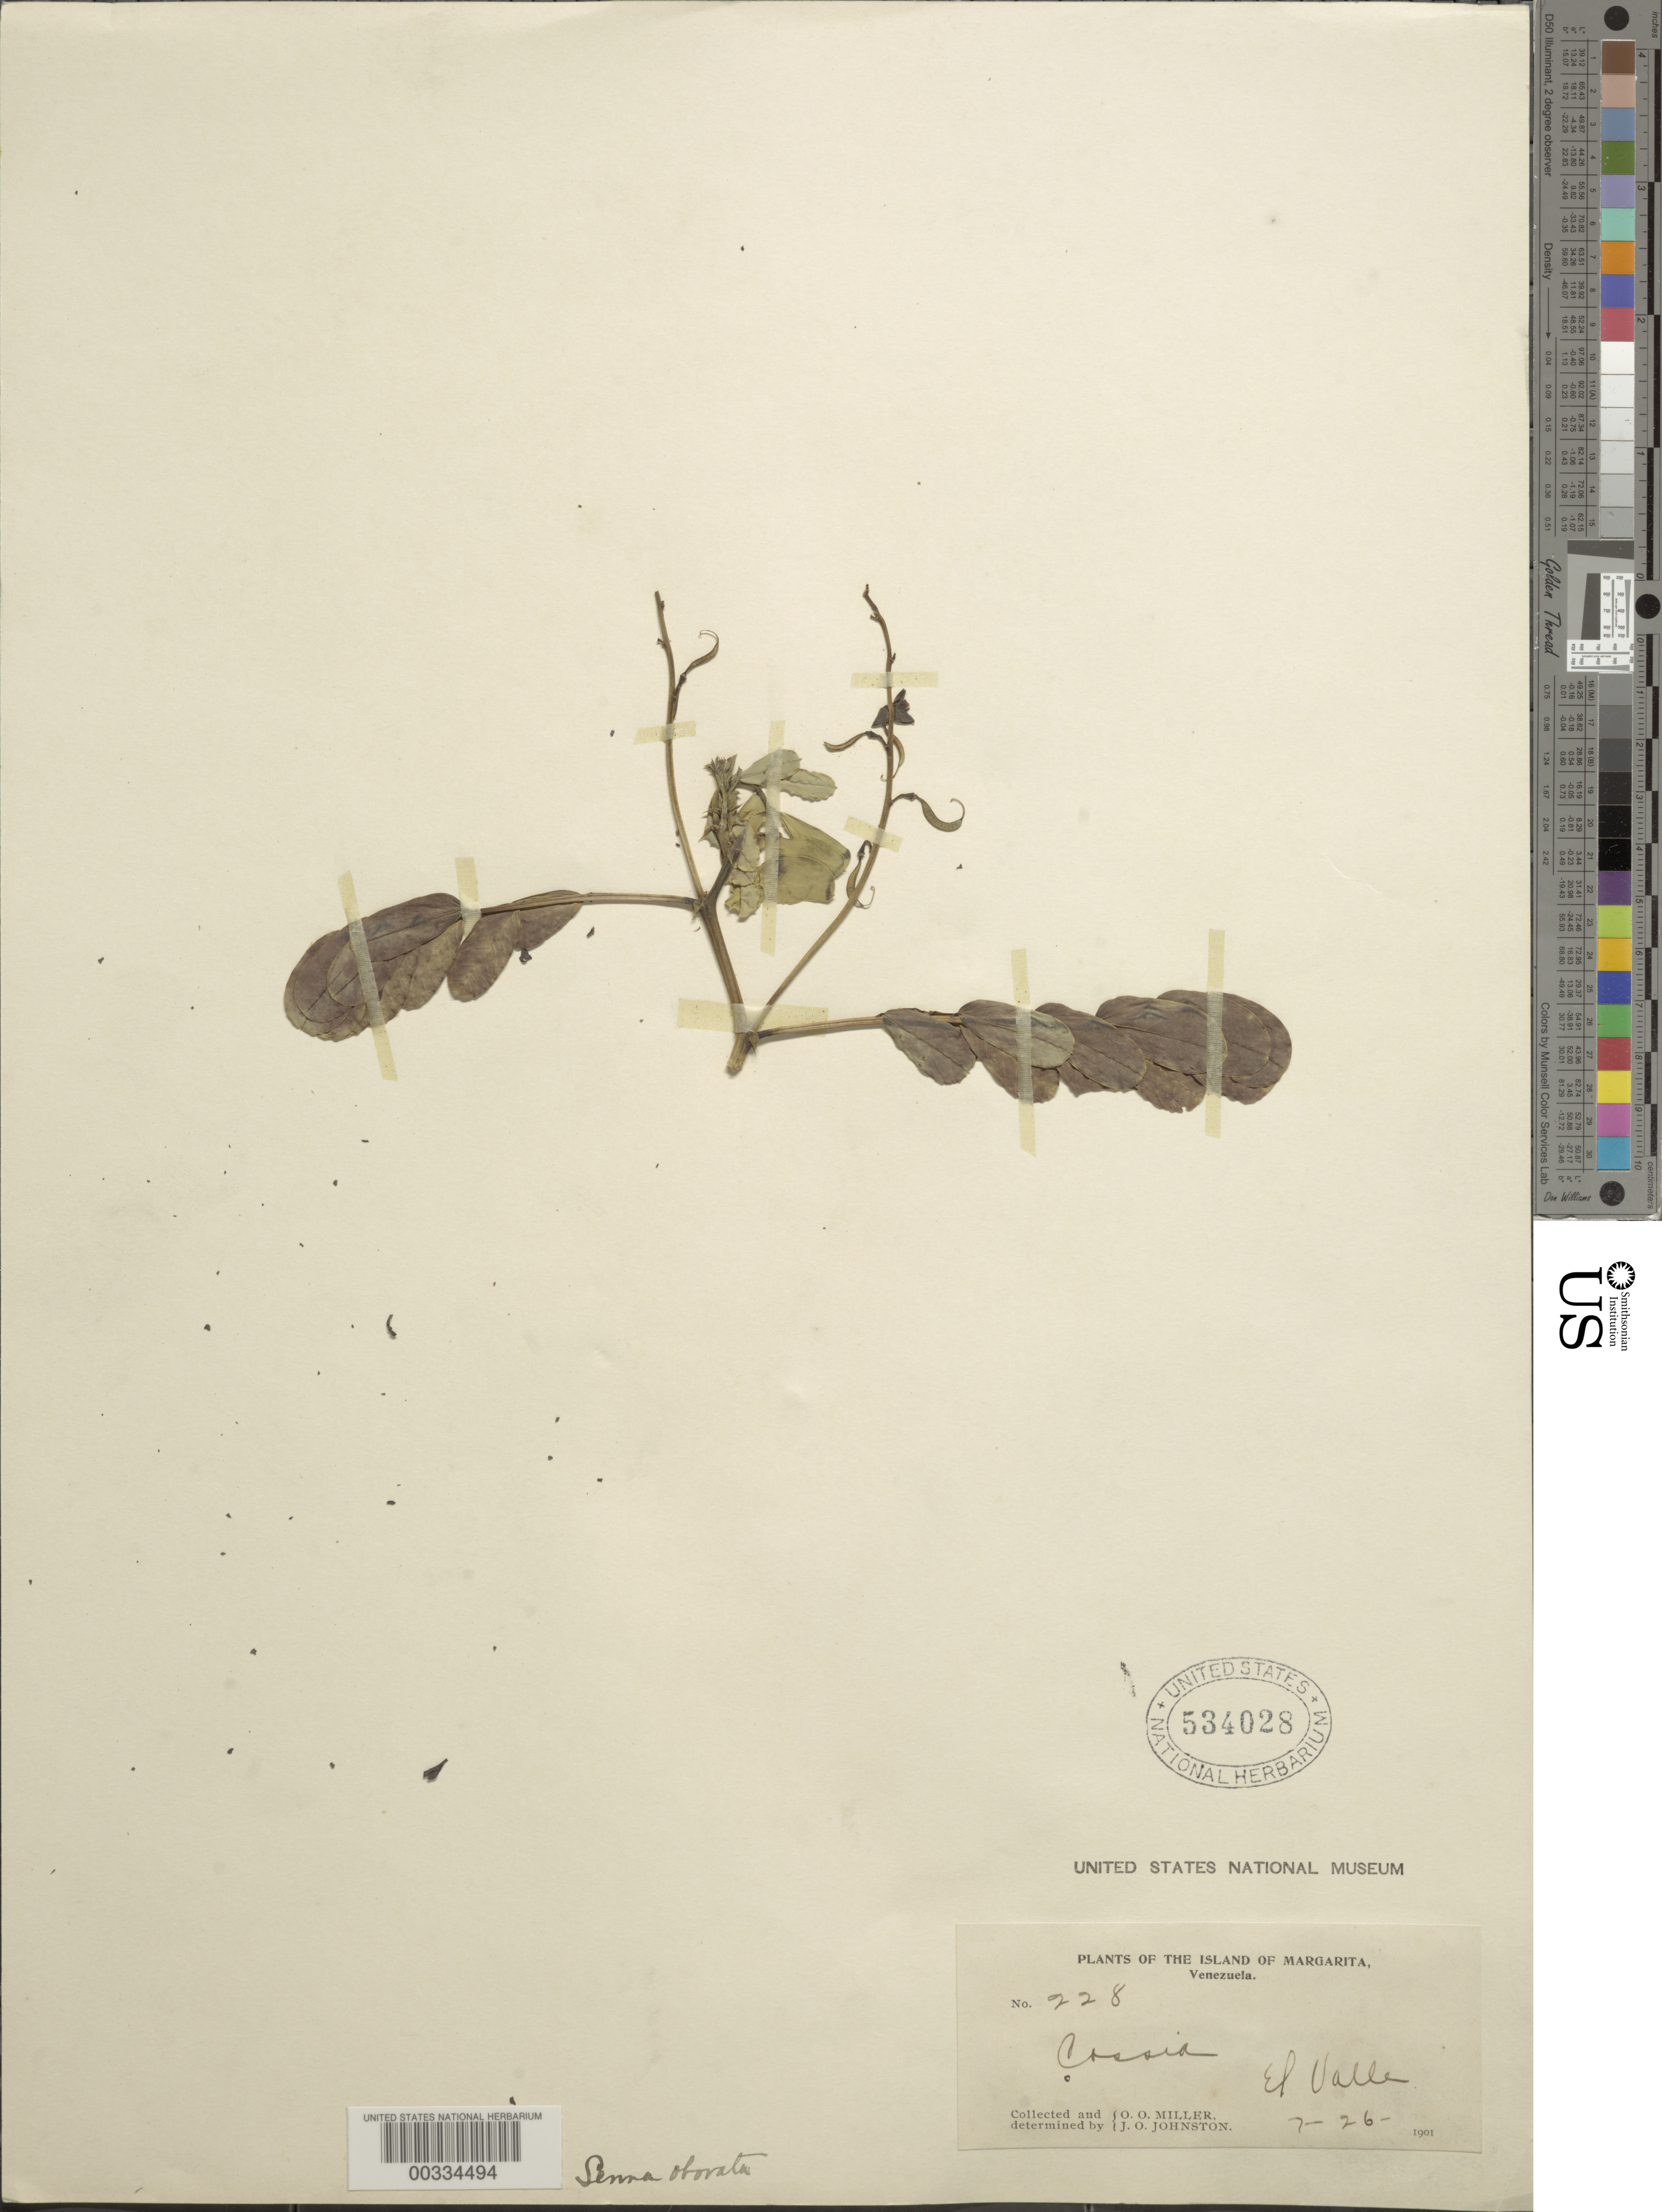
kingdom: Plantae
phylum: Tracheophyta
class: Magnoliopsida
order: Fabales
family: Fabaceae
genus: Senna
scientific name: Senna italica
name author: Mill.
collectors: O. O. Miller & J. Johnston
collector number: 228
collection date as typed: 26 Jul 1901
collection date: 1901-07-26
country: Venezuela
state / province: Nueva Esparta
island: Margarita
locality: Margarita i.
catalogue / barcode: US 534028